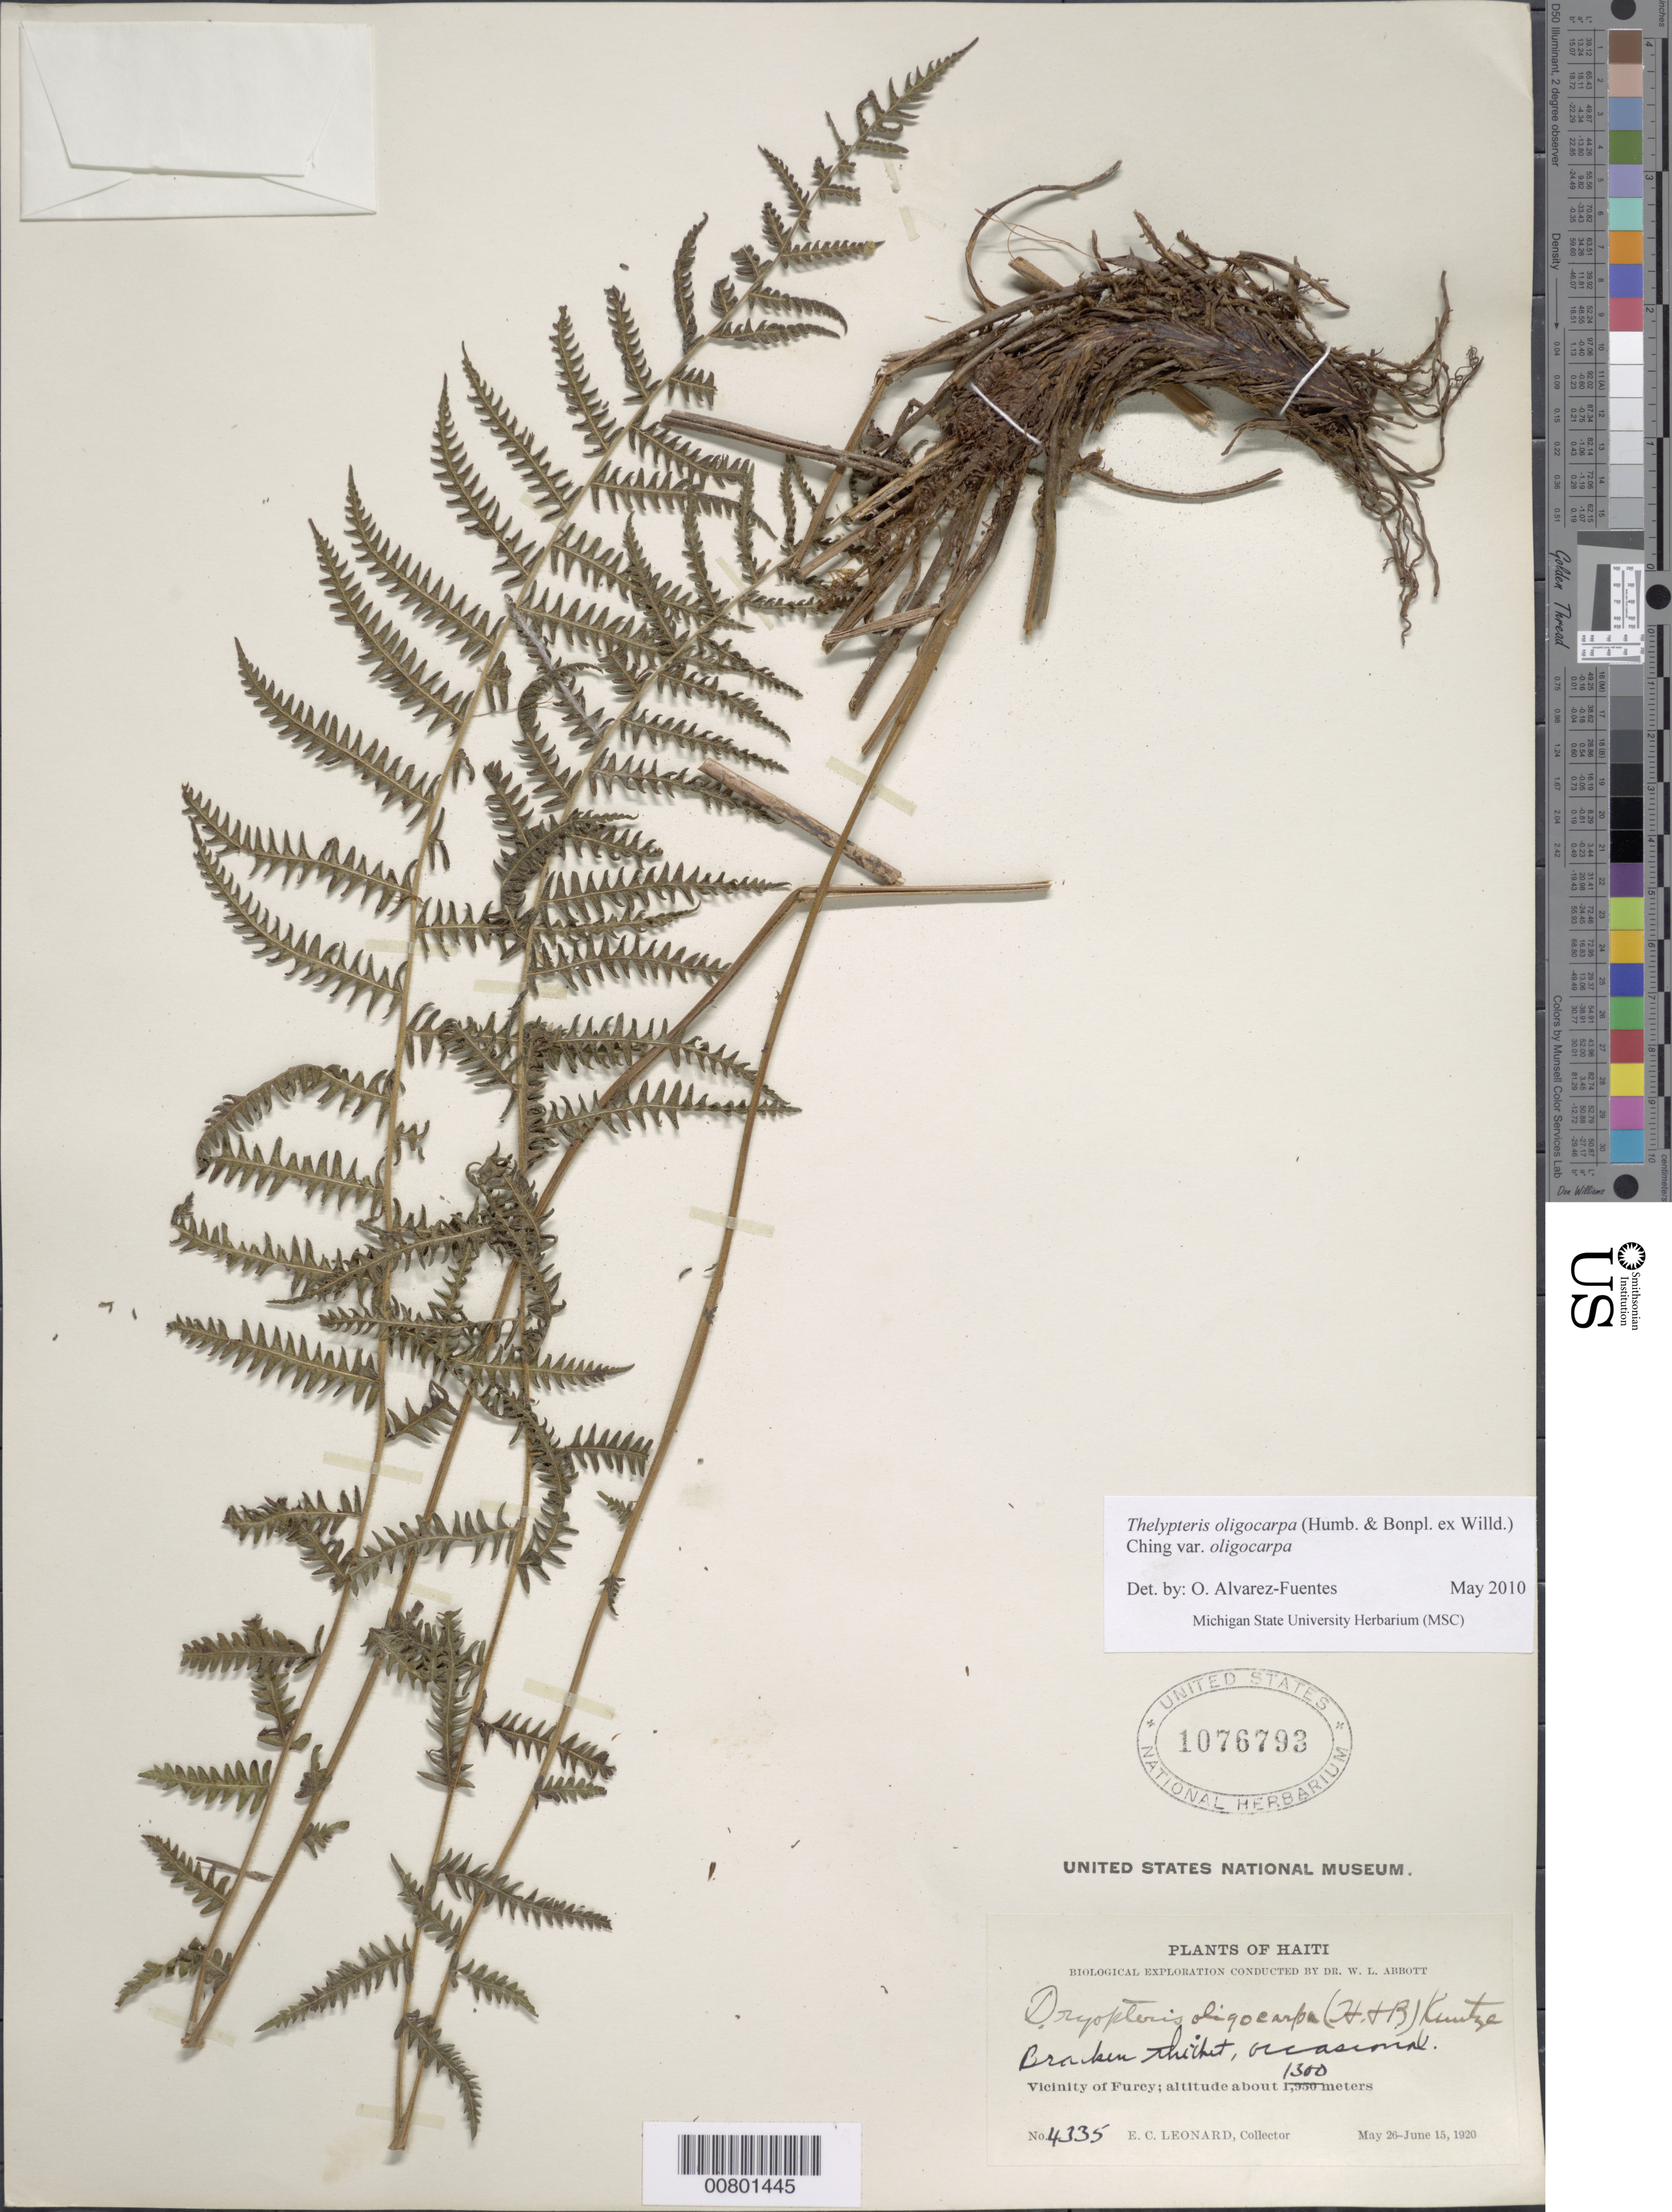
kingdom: Plantae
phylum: Tracheophyta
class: Polypodiopsida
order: Polypodiales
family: Thelypteridaceae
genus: Amauropelta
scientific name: Amauropelta oligocarpa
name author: (Humb. & Bonpl. ex Willd.) Pic. Serm.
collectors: E. C. Leonard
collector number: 4335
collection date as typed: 26 May 1920 to 15 Jun 1920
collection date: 1920-05-26/1920-06-15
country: Haiti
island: Hispaniola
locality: Furcy vicinity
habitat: Broken thicket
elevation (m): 1300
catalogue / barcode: US 1076793